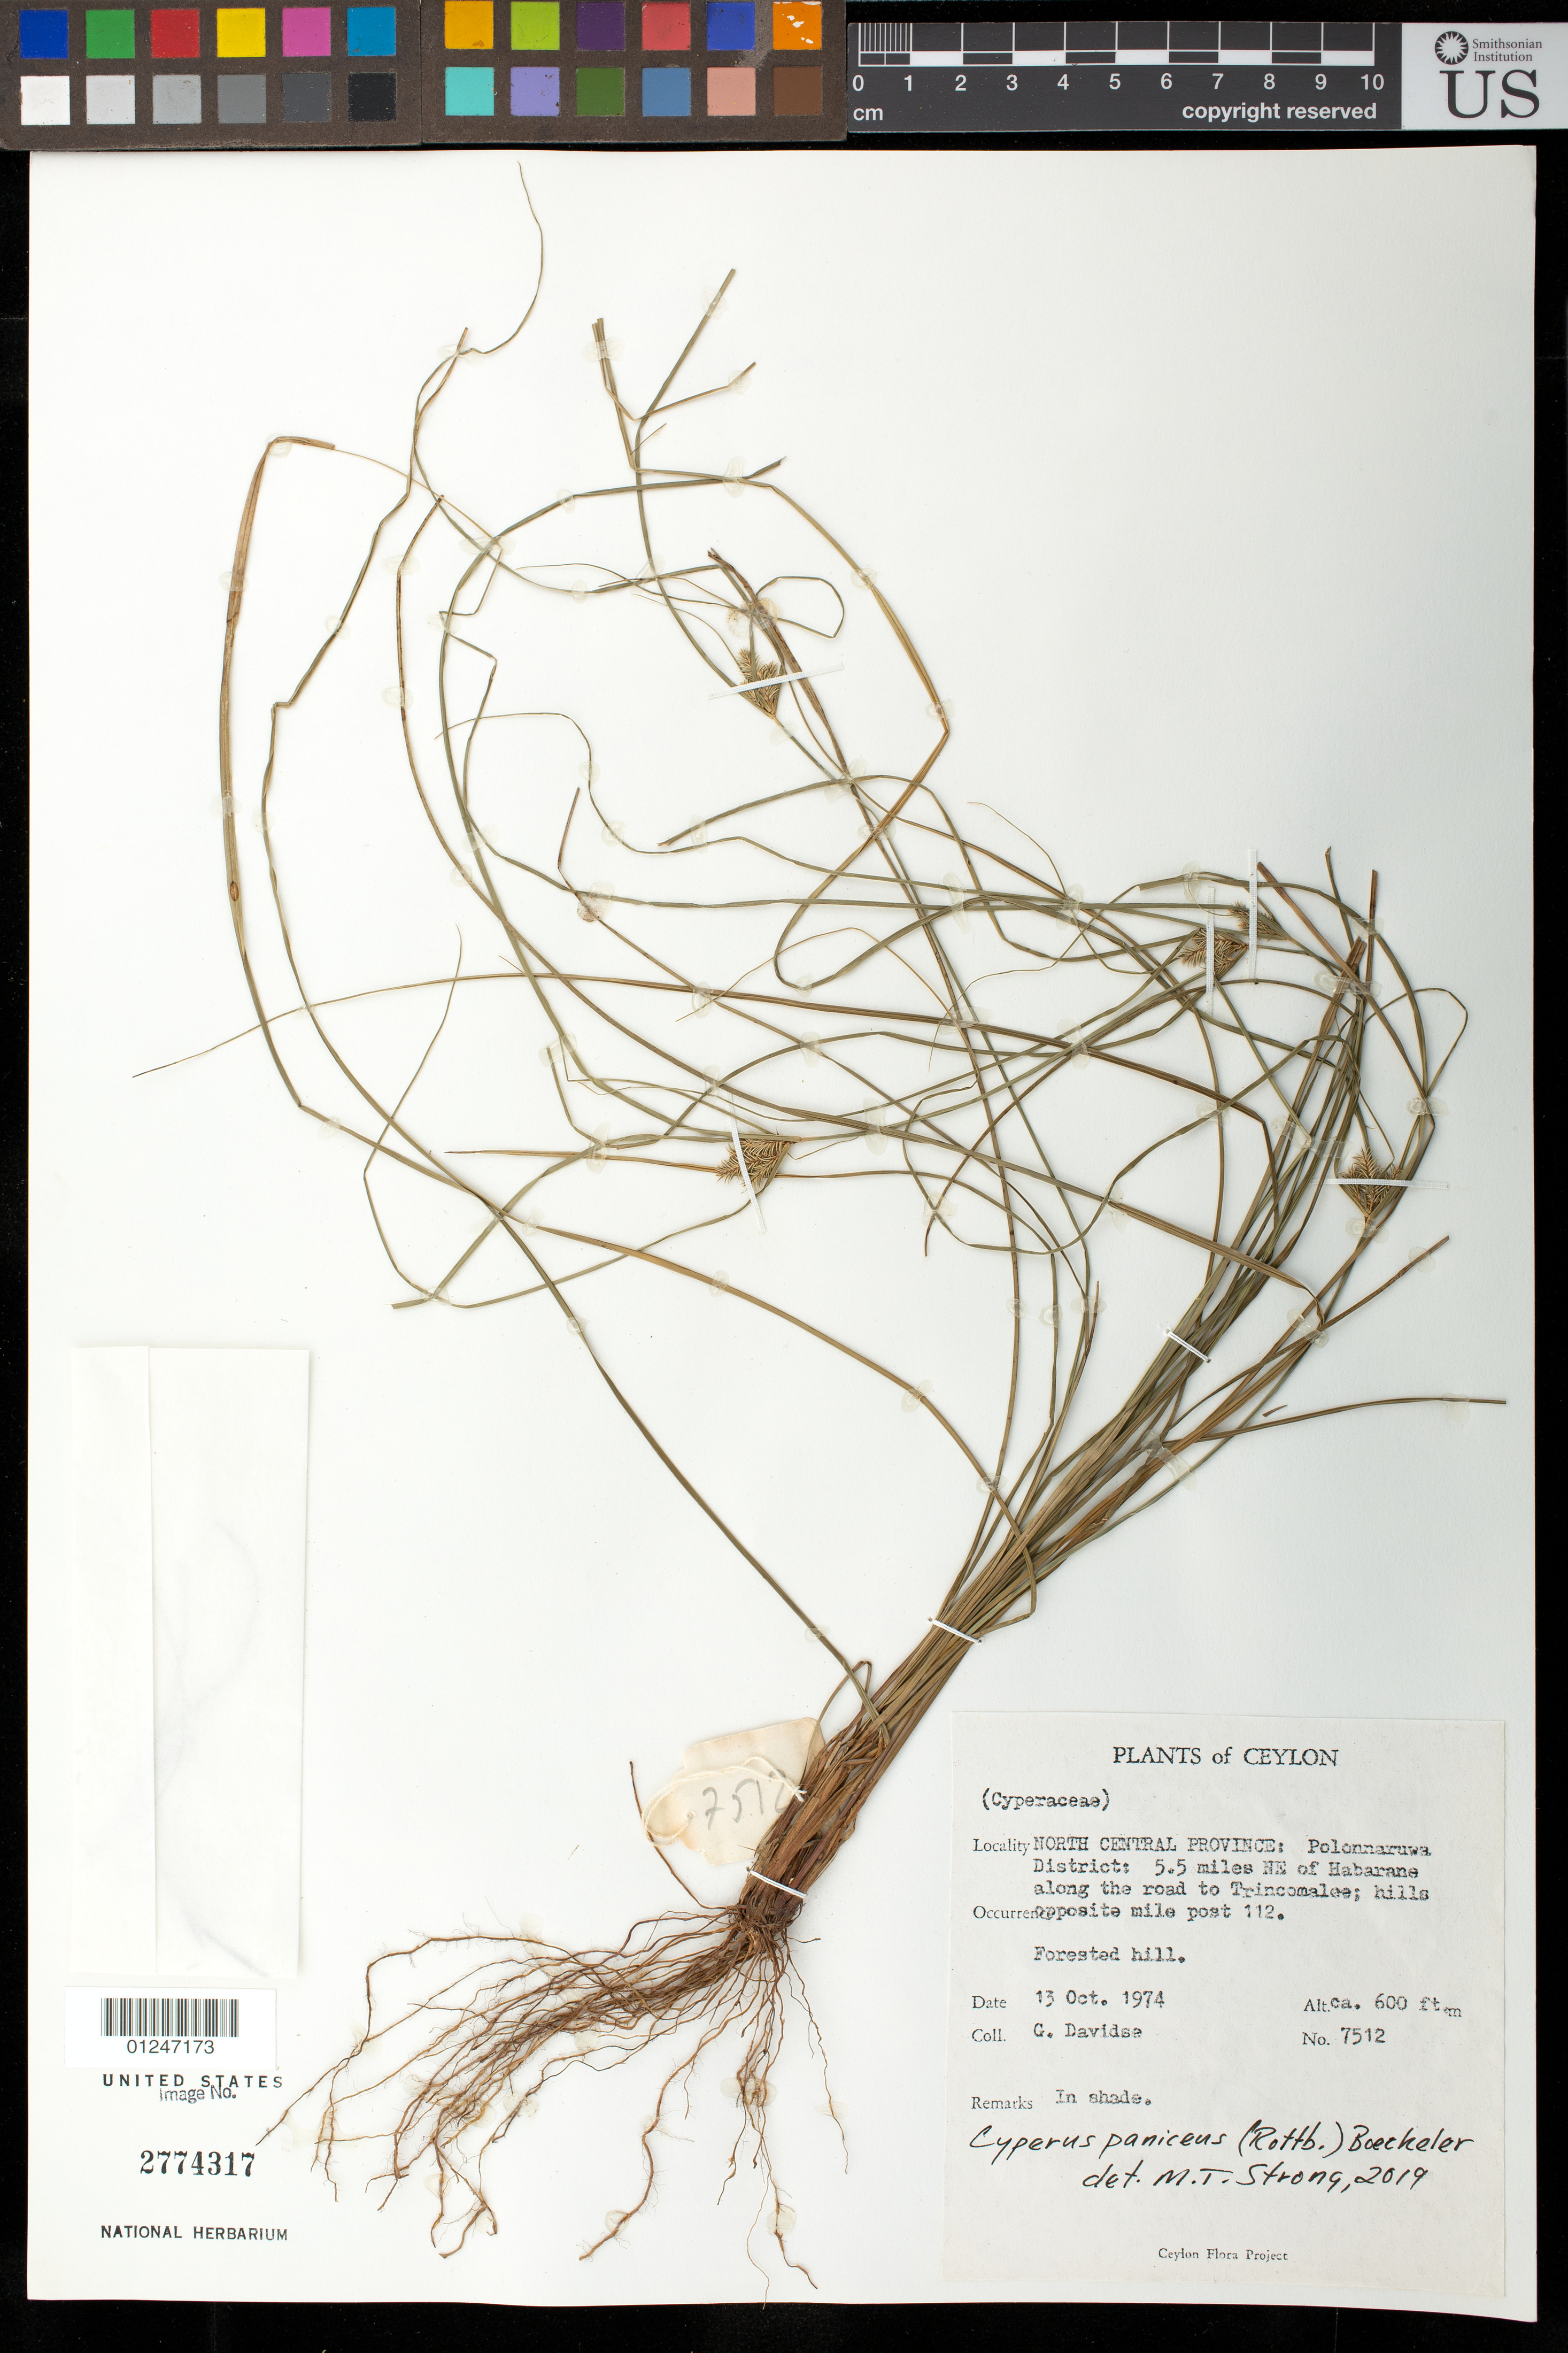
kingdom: Plantae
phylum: Tracheophyta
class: Liliopsida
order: Poales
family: Cyperaceae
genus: Cyperus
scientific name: Cyperus paniceus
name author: (Rottb.) Boeckeler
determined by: Strong, Mark T., (BOT), Smithsonian Institution - National Museum of Natural History (UNITED STATES)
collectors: G. Davidse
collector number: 7512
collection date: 1974-10-13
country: Sri Lanka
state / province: North Central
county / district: Polonnaruwa District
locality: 5.5 mile NE of Habarana along road to Trincomalee; hills opposite mile marker 112.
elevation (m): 183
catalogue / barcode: US 2774317